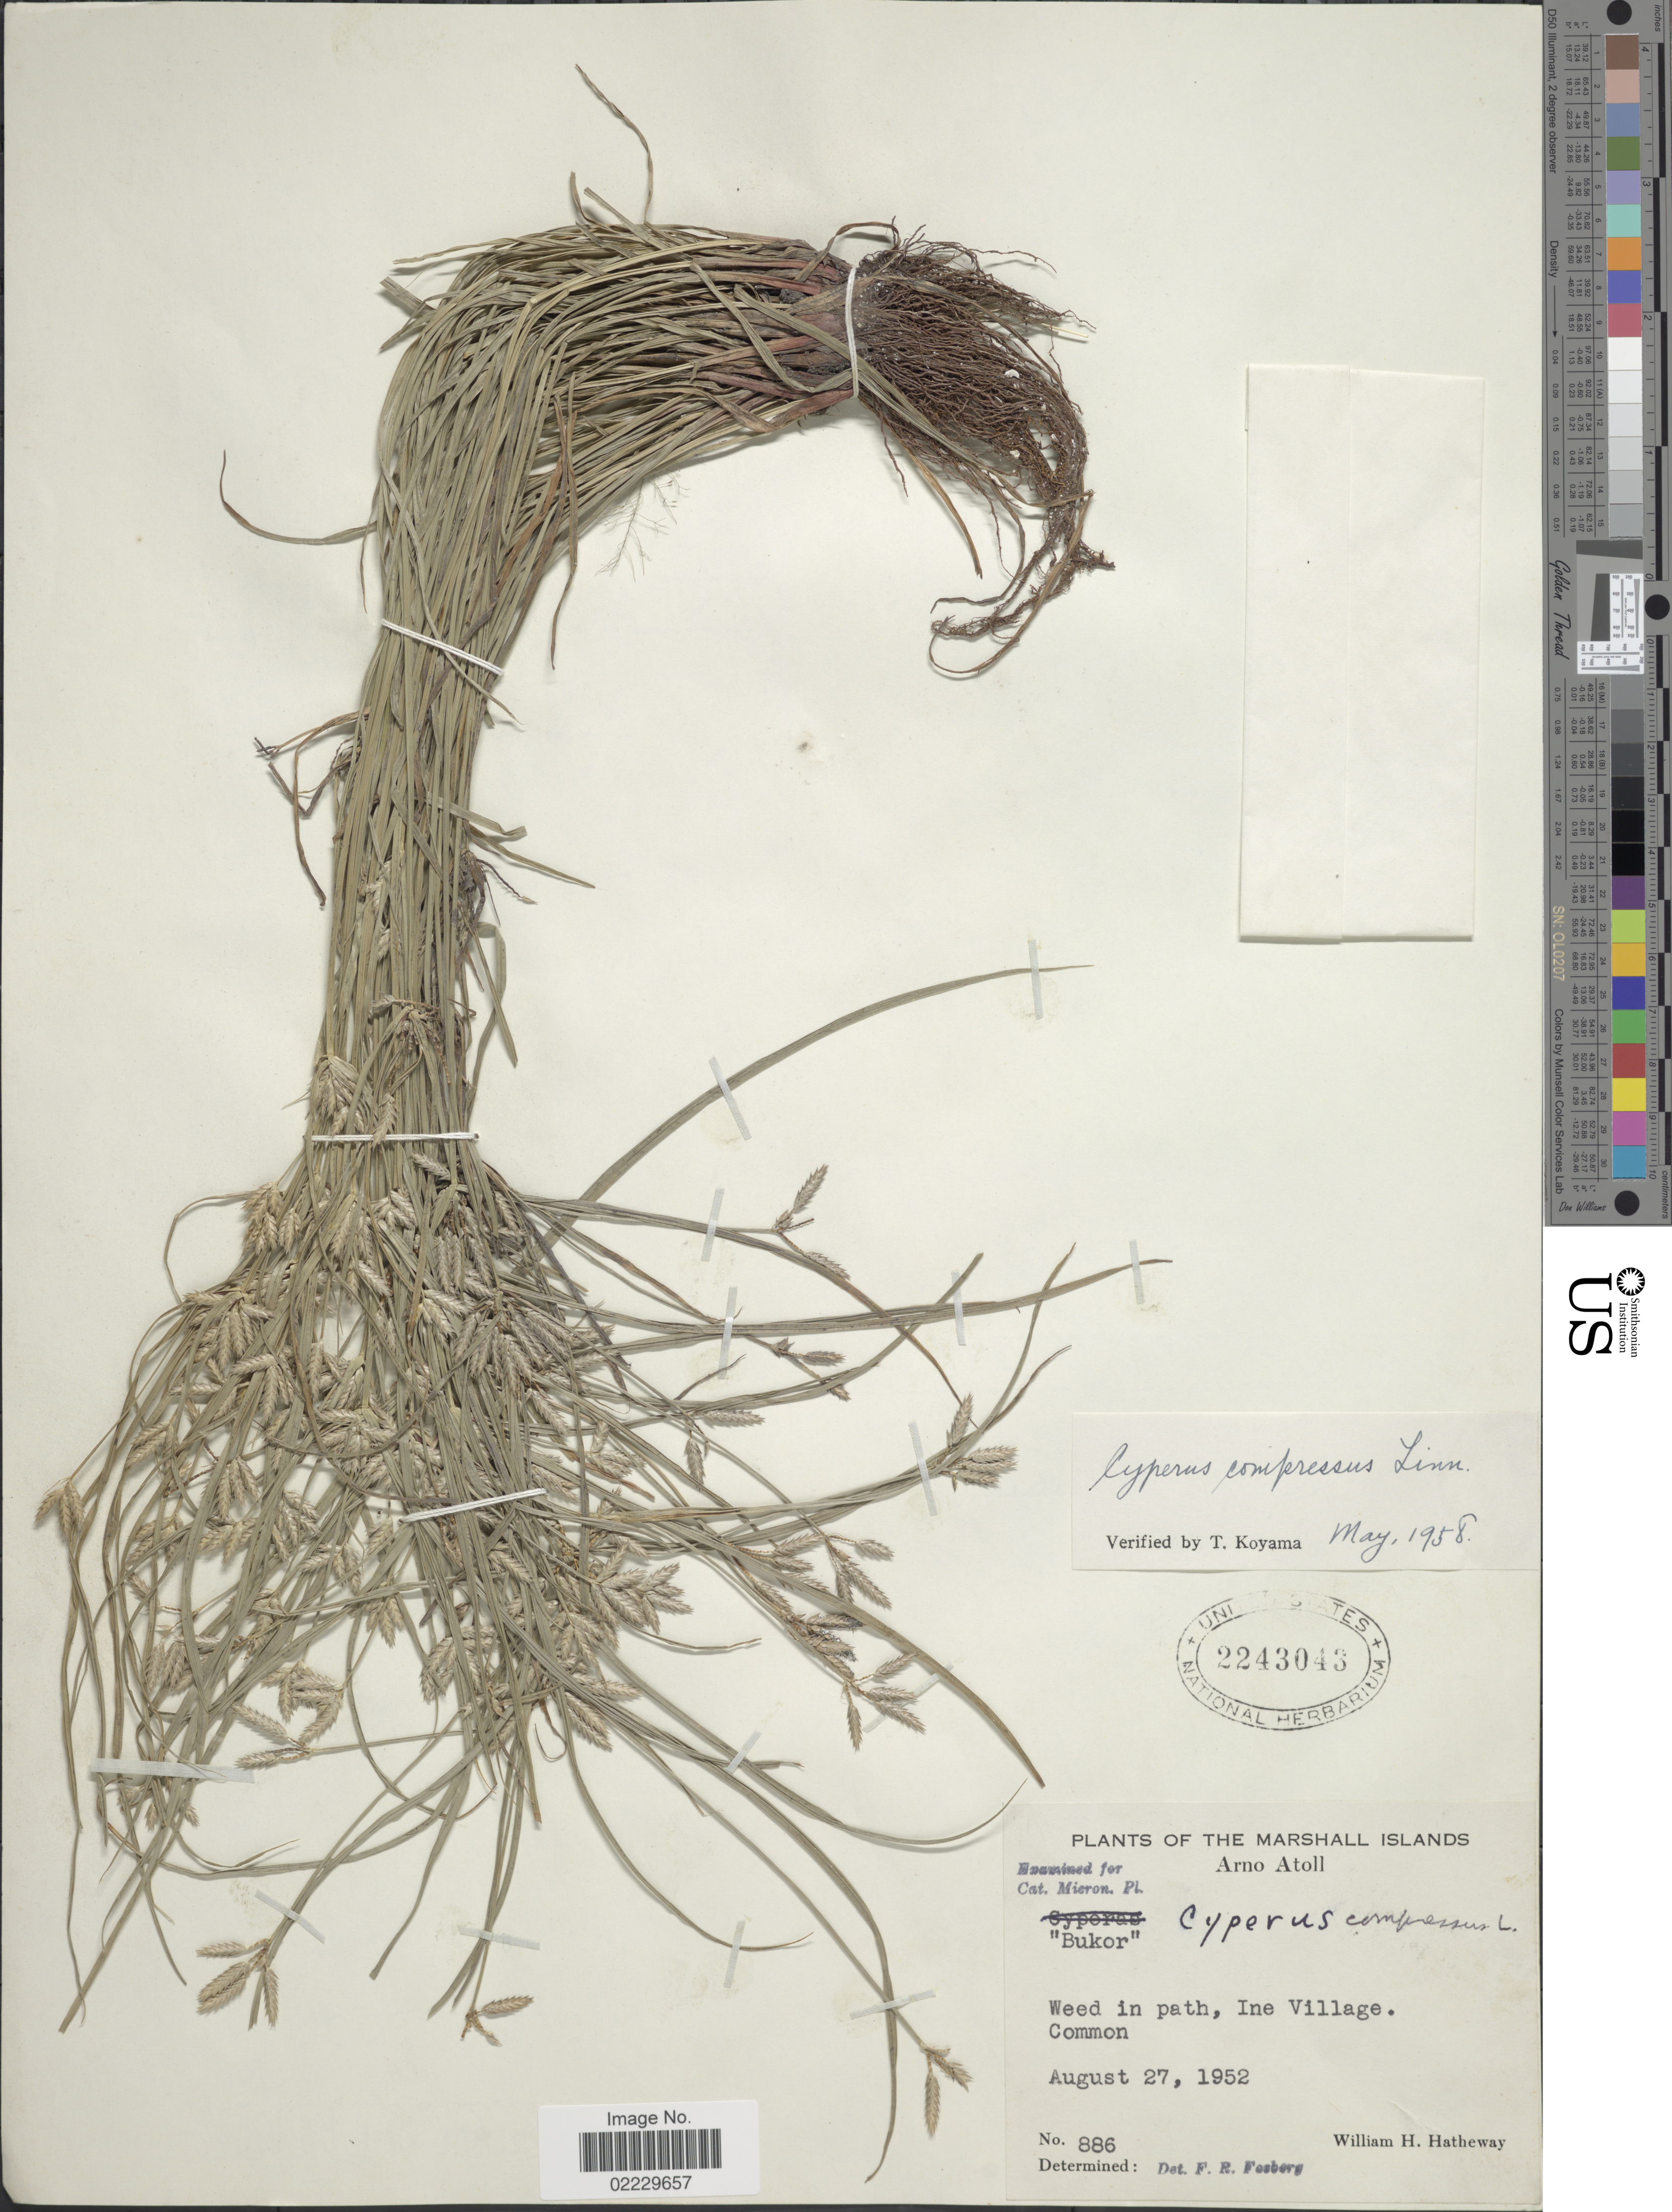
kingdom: Plantae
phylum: Tracheophyta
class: Liliopsida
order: Poales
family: Cyperaceae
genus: Cyperus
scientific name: Cyperus compressus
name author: L.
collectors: W. H. Hatheway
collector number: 886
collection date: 1952-08-27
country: Marshall Islands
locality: Arno Atoll, Ine Village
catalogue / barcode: US 2243043